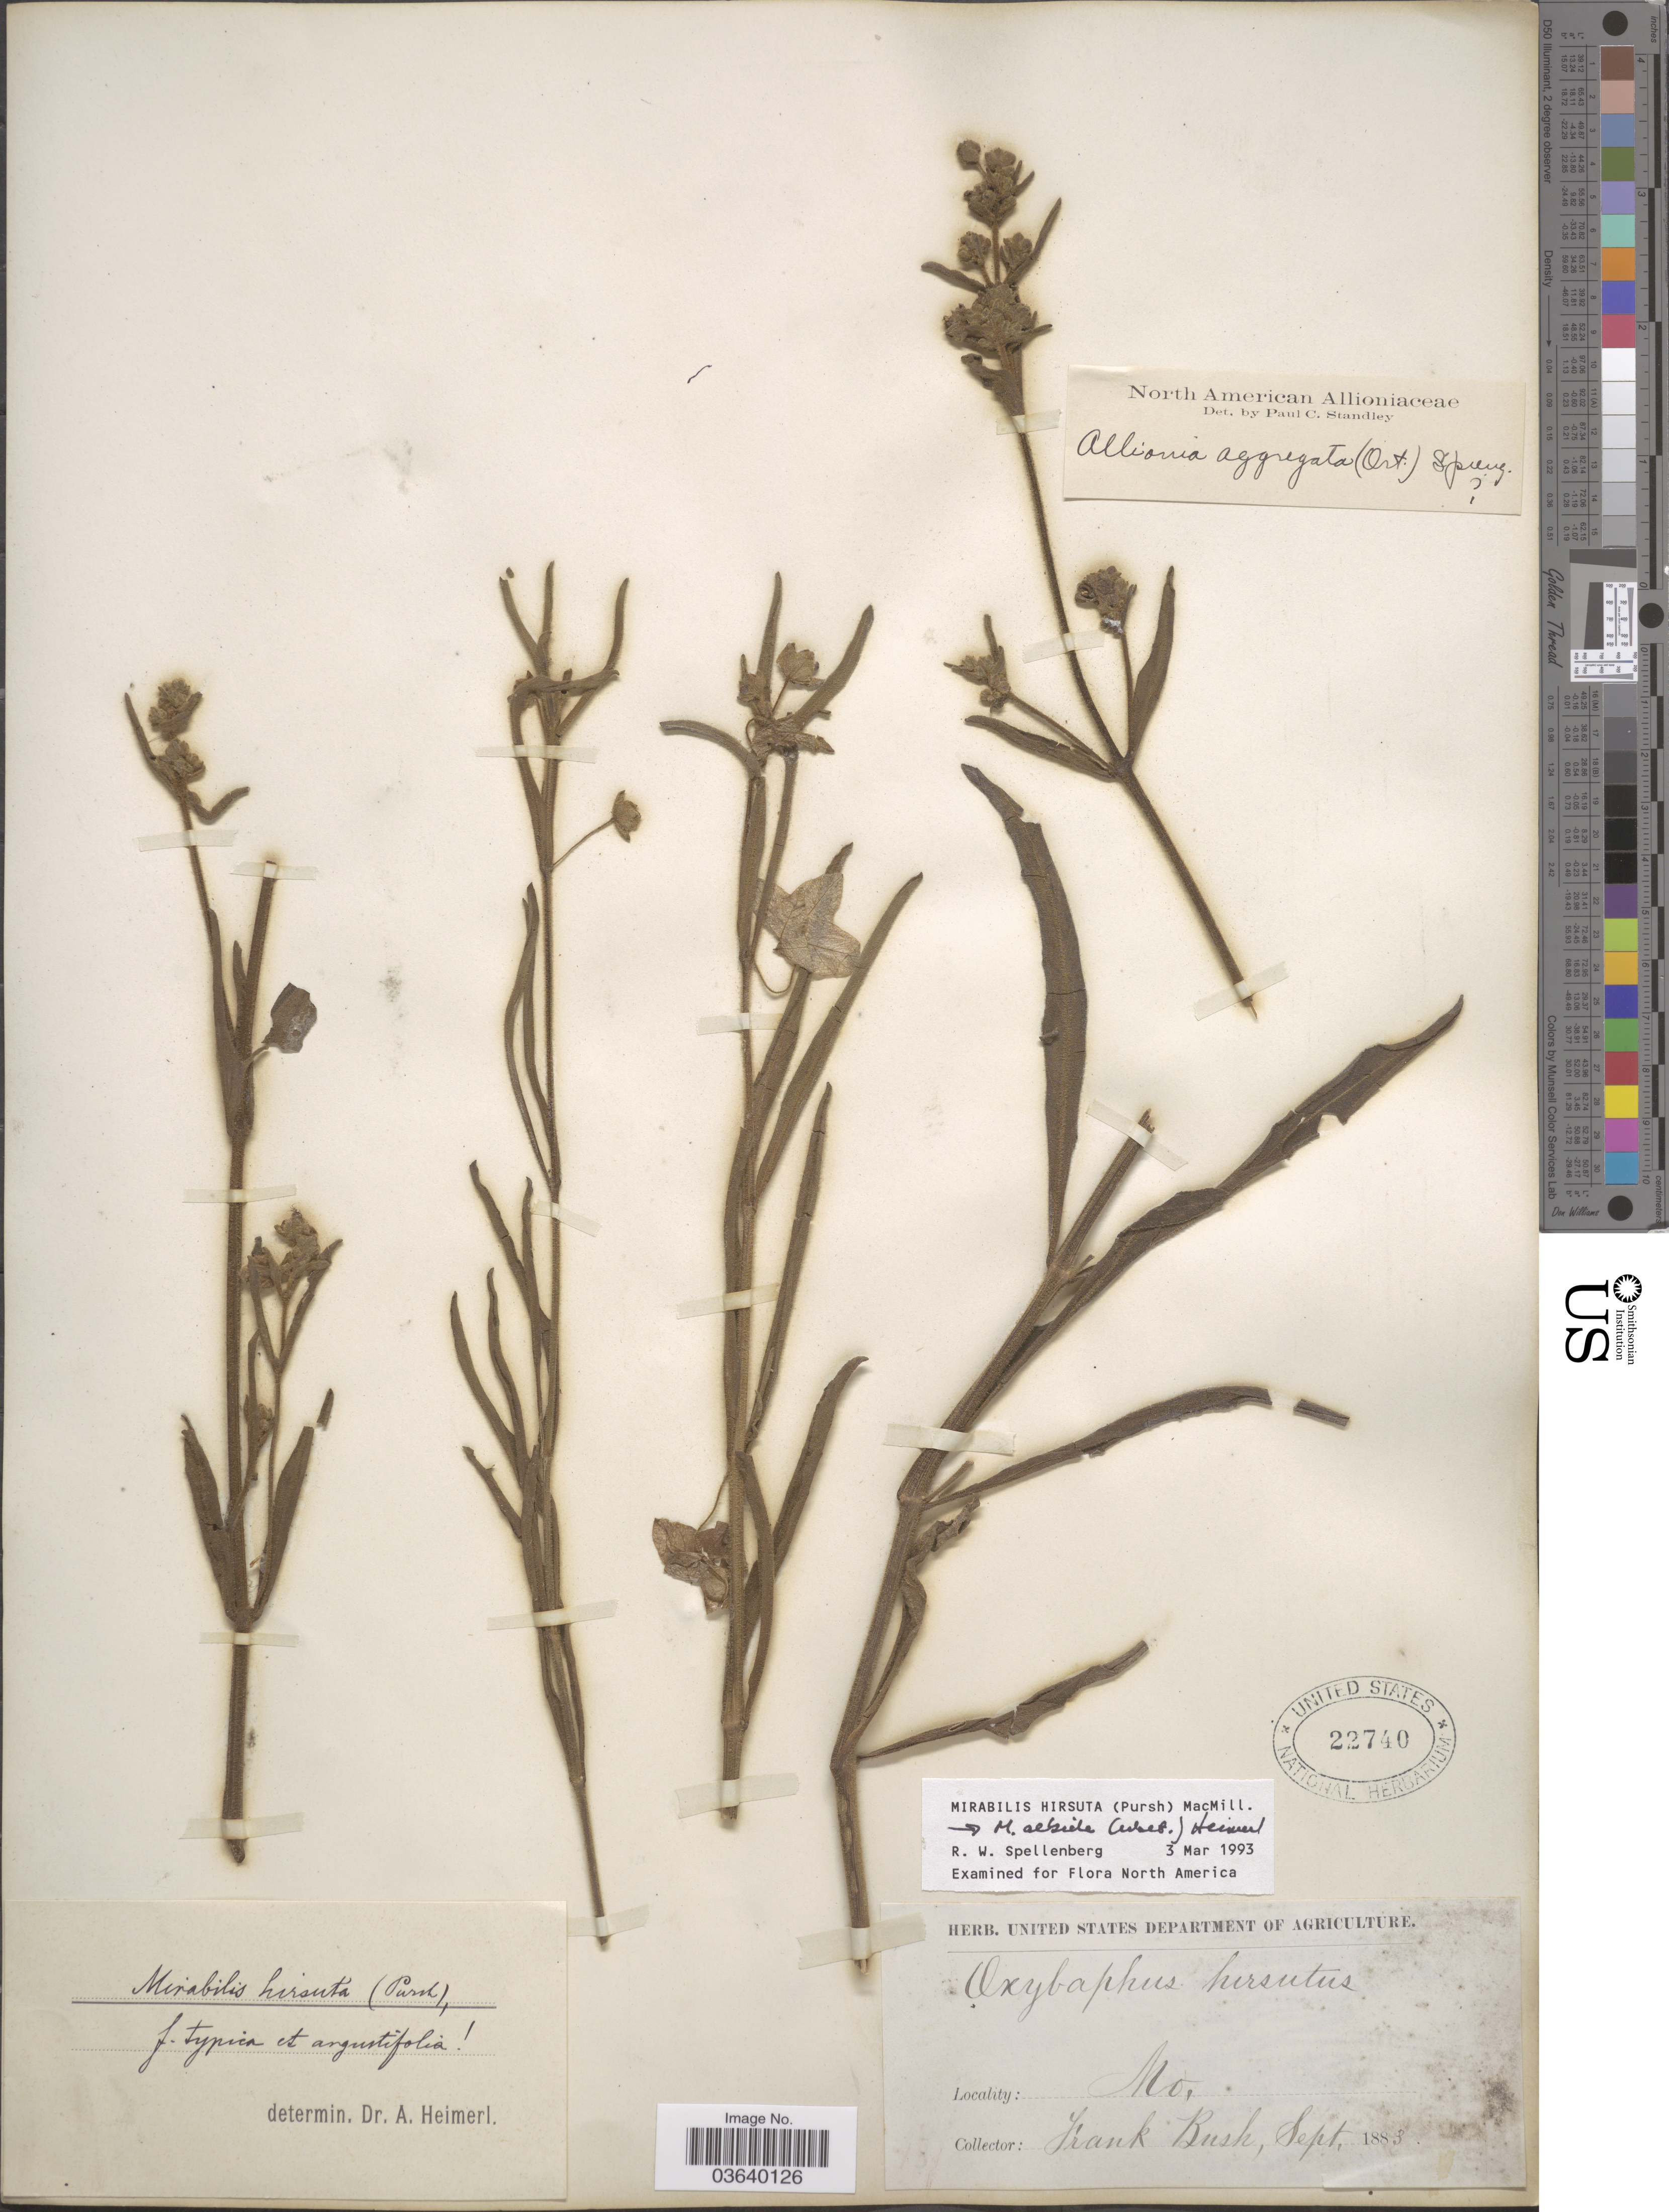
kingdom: Plantae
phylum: Tracheophyta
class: Magnoliopsida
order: Caryophyllales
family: Nyctaginaceae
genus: Mirabilis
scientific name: Mirabilis albida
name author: (Walter) Heimerl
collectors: F. Bush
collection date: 1883-09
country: United States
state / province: Missouri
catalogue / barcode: US 22740